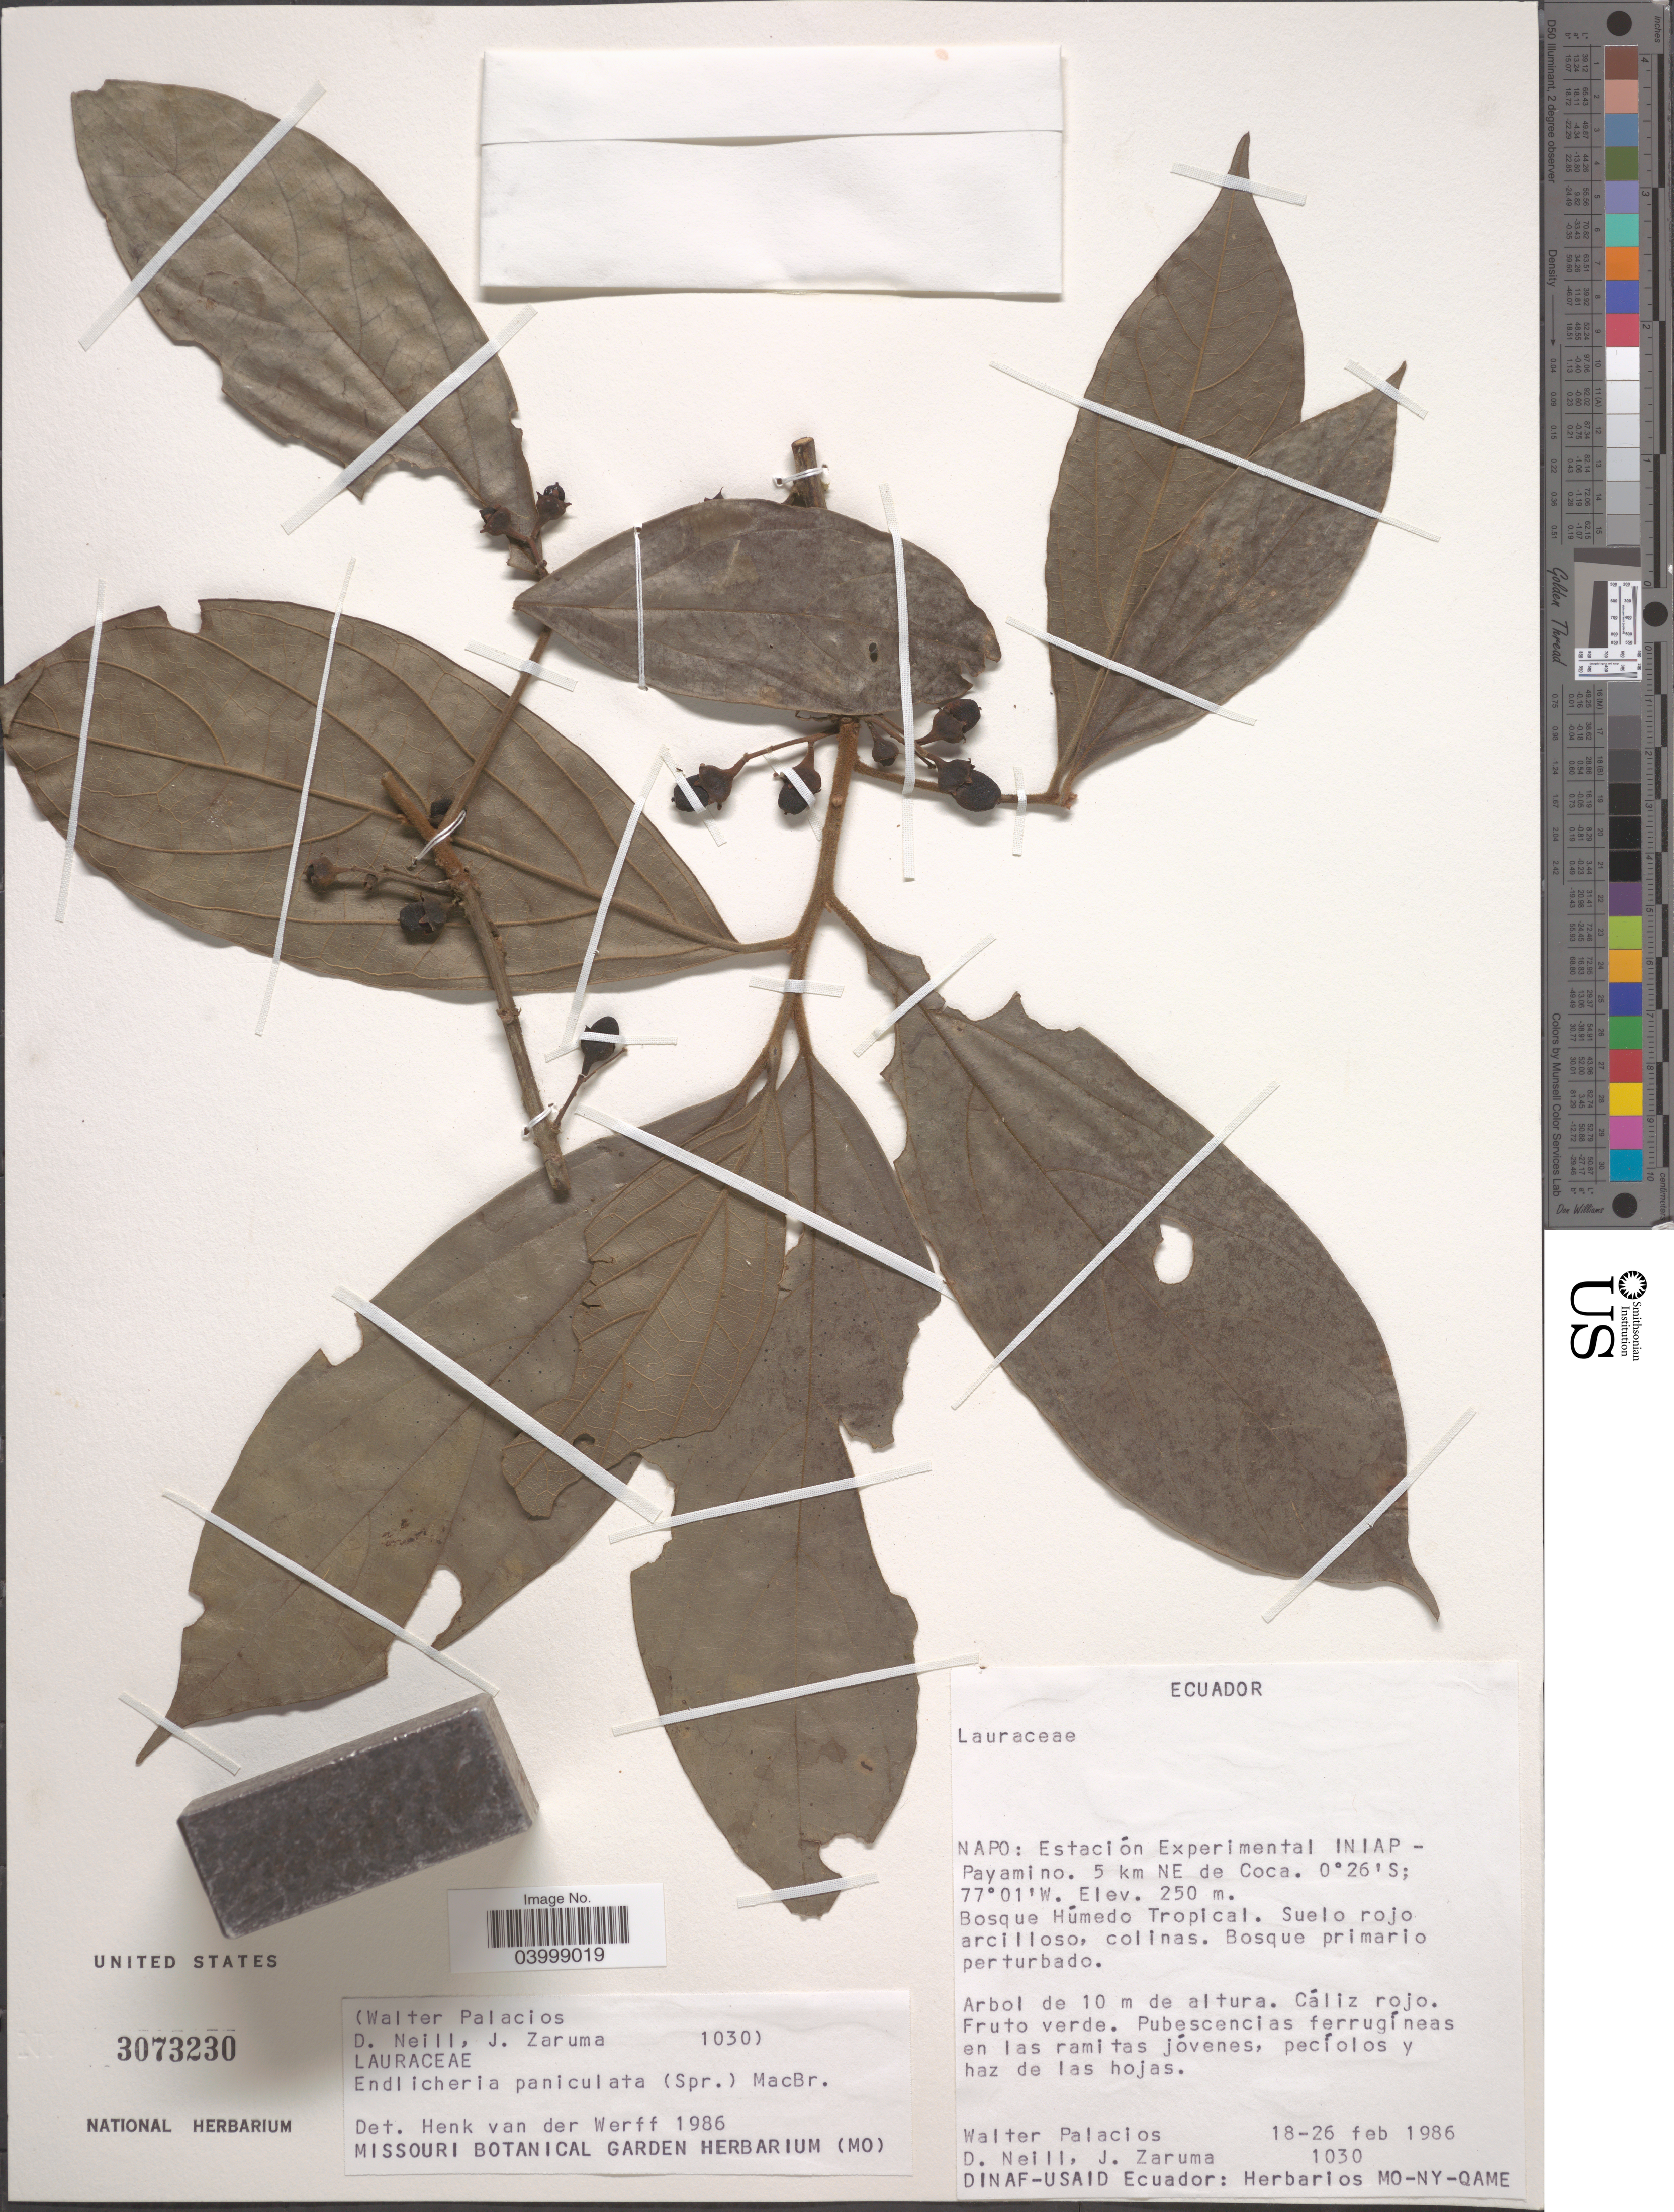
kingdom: Plantae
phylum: Tracheophyta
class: Magnoliopsida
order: Laurales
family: Lauraceae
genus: Endlicheria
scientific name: Endlicheria paniculata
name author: (Spreng.) J.F. Macbr.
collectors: W. Palacios, D. Neill & J. Zaruma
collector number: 1030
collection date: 1986-02-18/1986-02-26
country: Ecuador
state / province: Napo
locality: Estación Experimental INIAP-Payamino. 5 km NE de Coca.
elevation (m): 250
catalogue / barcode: US 3073230